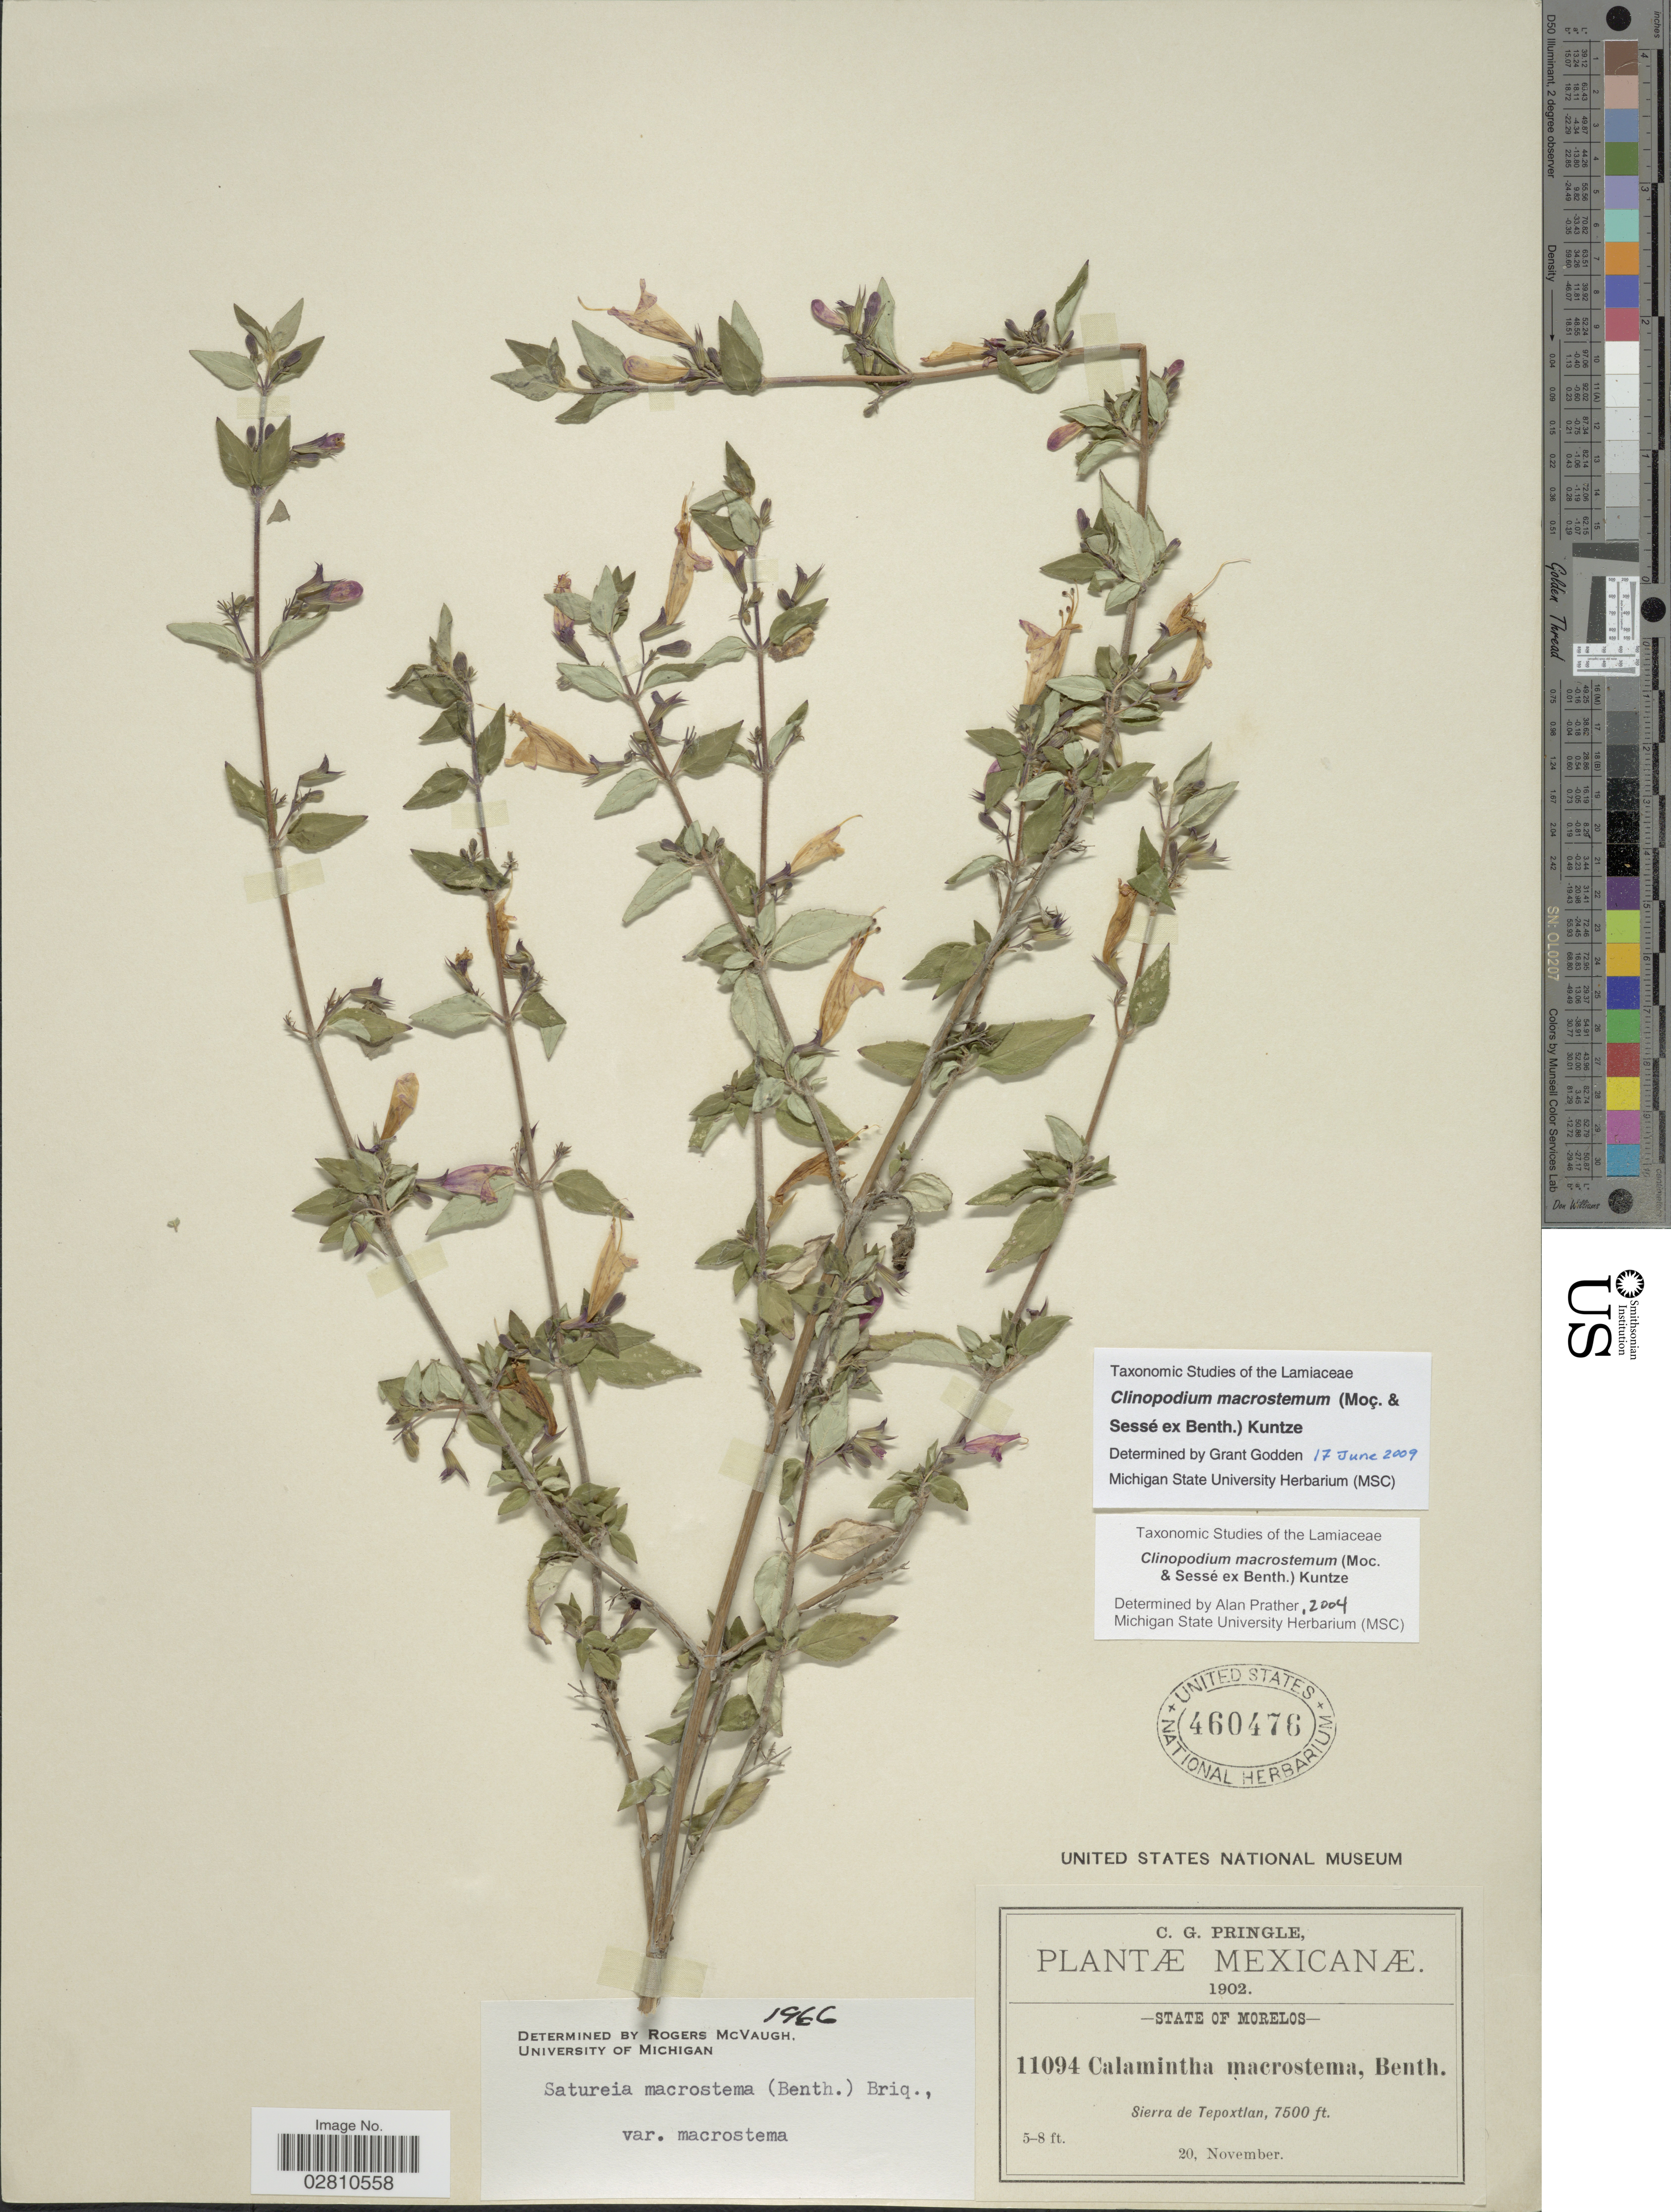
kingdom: Plantae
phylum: Tracheophyta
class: Magnoliopsida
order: Lamiales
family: Lamiaceae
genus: Clinopodium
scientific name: Clinopodium macrostemum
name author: (Moc. & Sessé ex Benth.) Kuntze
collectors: C. G. Pringle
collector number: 11094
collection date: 1903-11-20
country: Mexico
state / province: Morelos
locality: Sierra de Tepoxtlan.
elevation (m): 2286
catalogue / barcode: US 460476